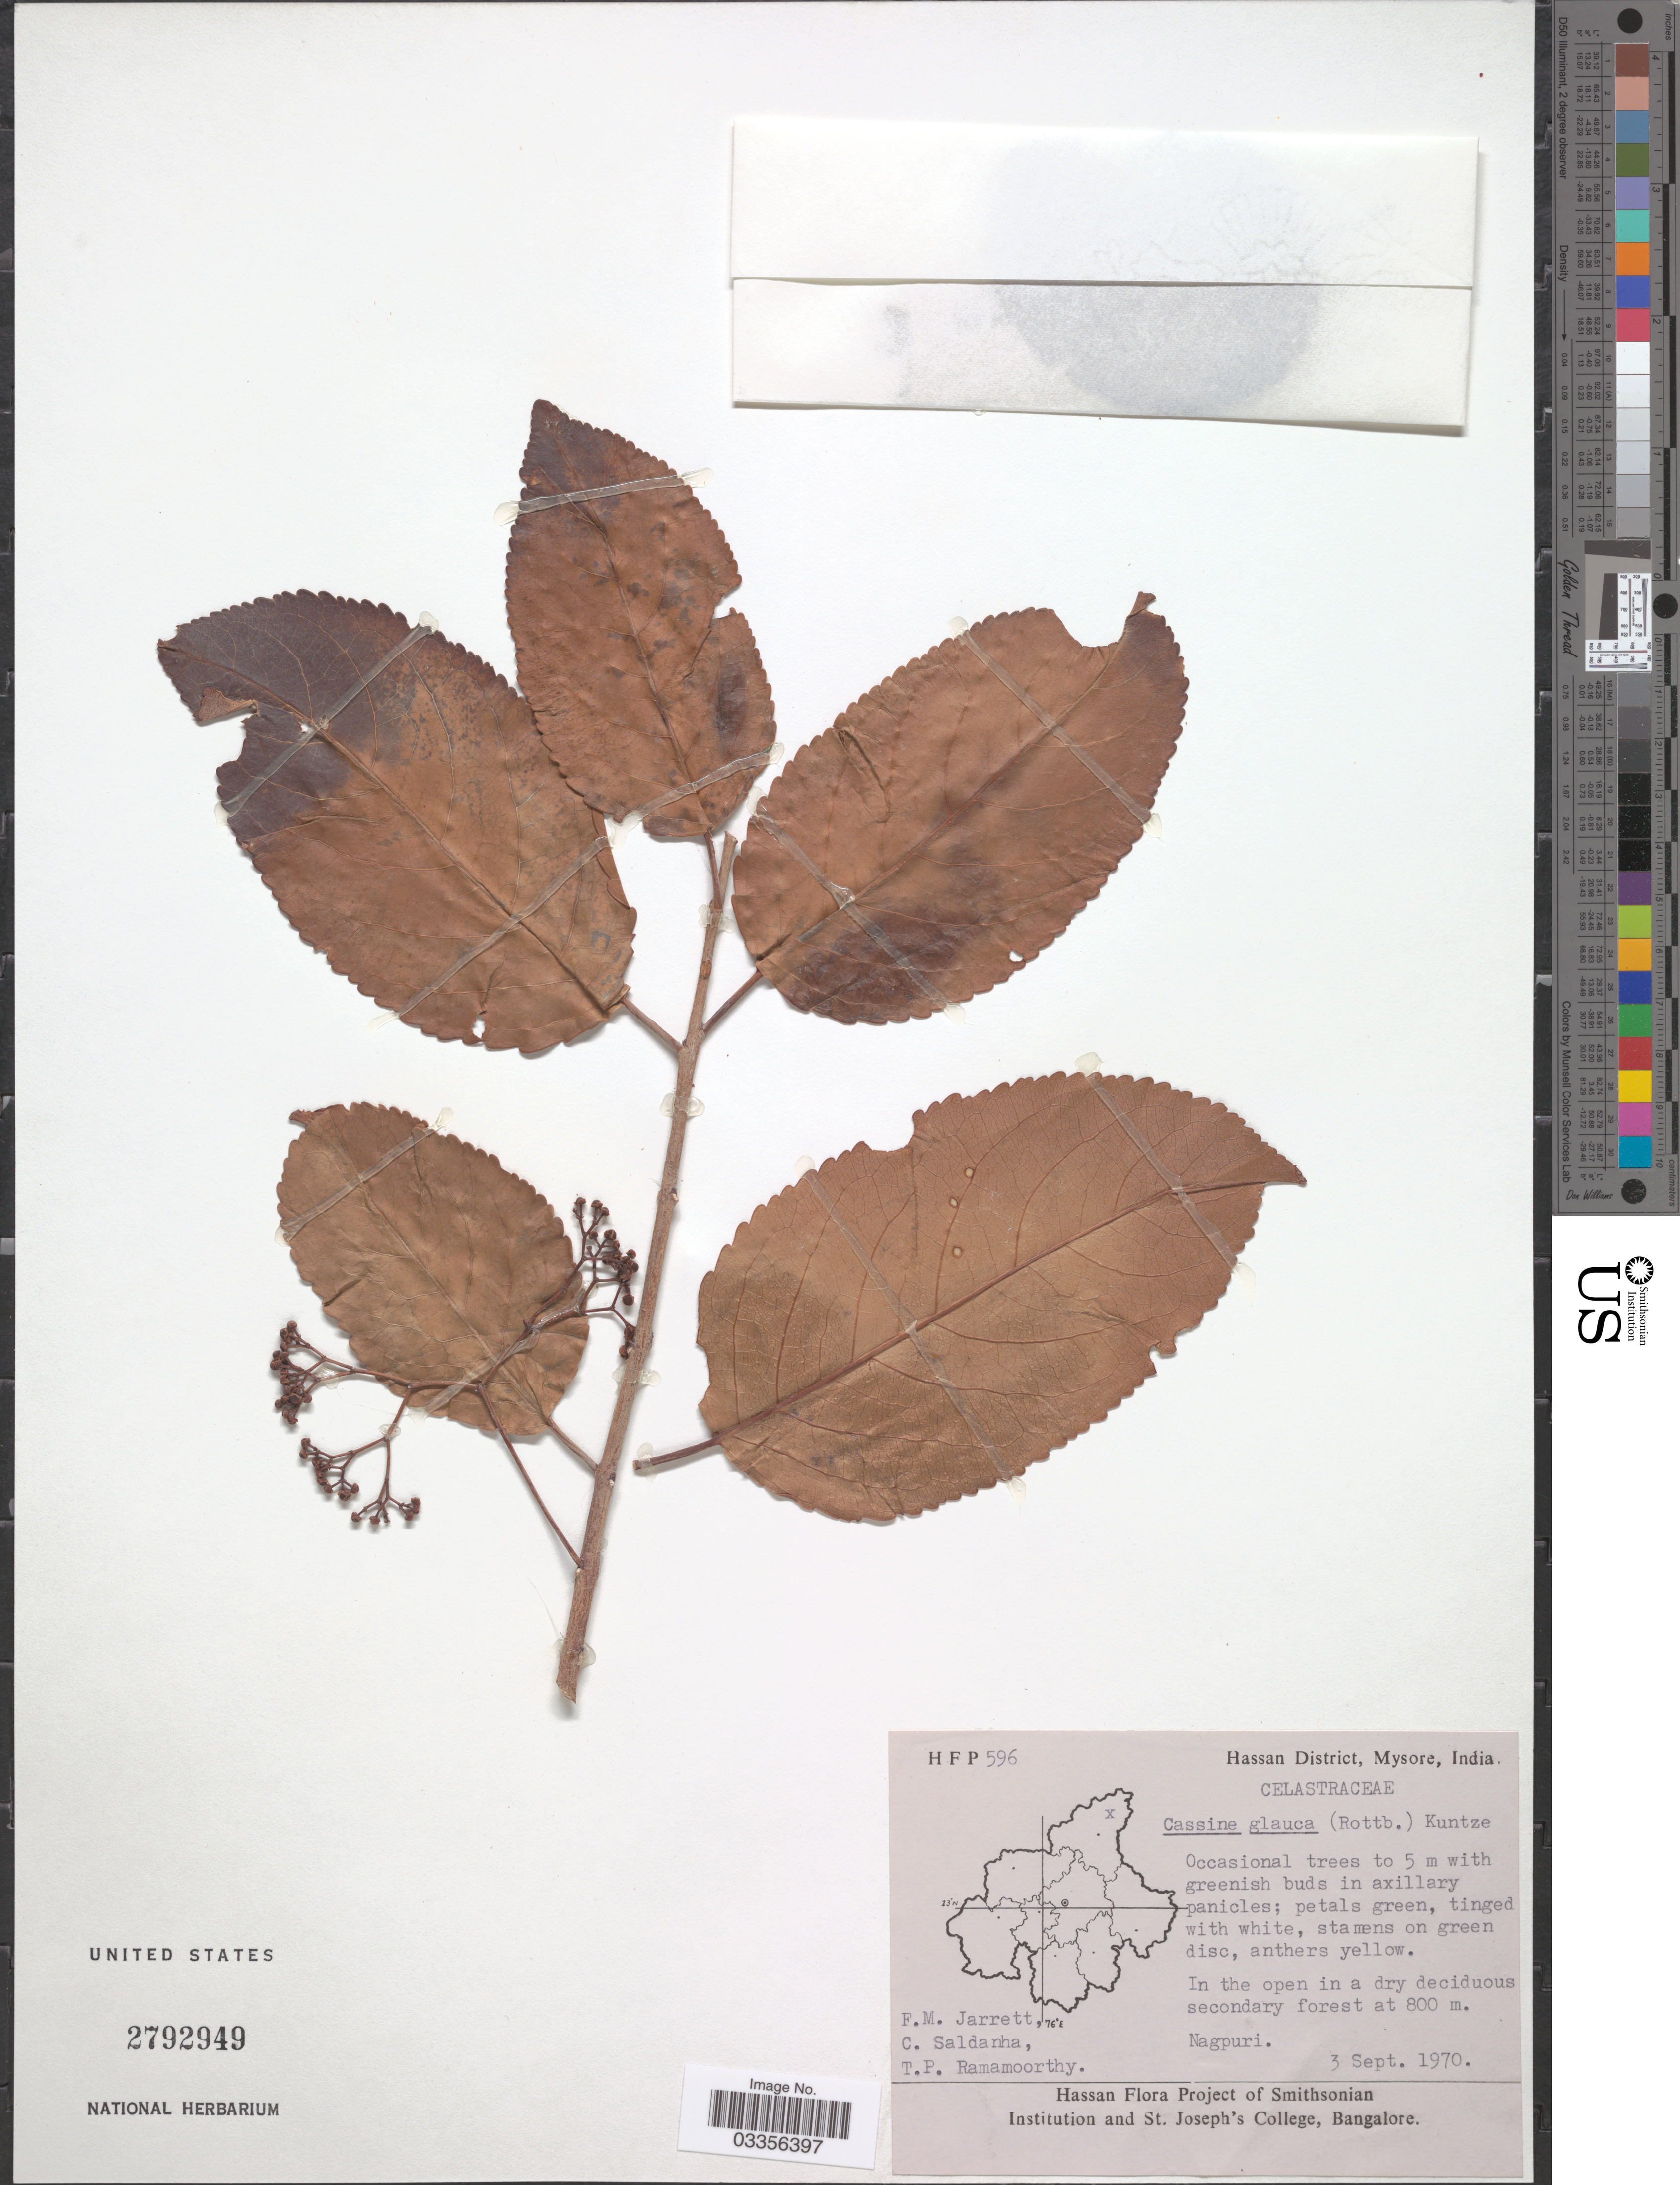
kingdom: Plantae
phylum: Tracheophyta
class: Magnoliopsida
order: Celastrales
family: Celastraceae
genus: Cassine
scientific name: Cassine albens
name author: (Retz.) Kosterm.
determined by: Strong, Mark T., (BOT), Smithsonian Institution - National Museum of Natural History (UNITED STATES)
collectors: F. M. Jarrett, C. Saldanha & T. P. Ramamoorthy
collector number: HFP 596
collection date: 1970-09-03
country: India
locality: Hassan District, Mysore. Nagpuri.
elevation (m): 800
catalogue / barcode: US 2792949